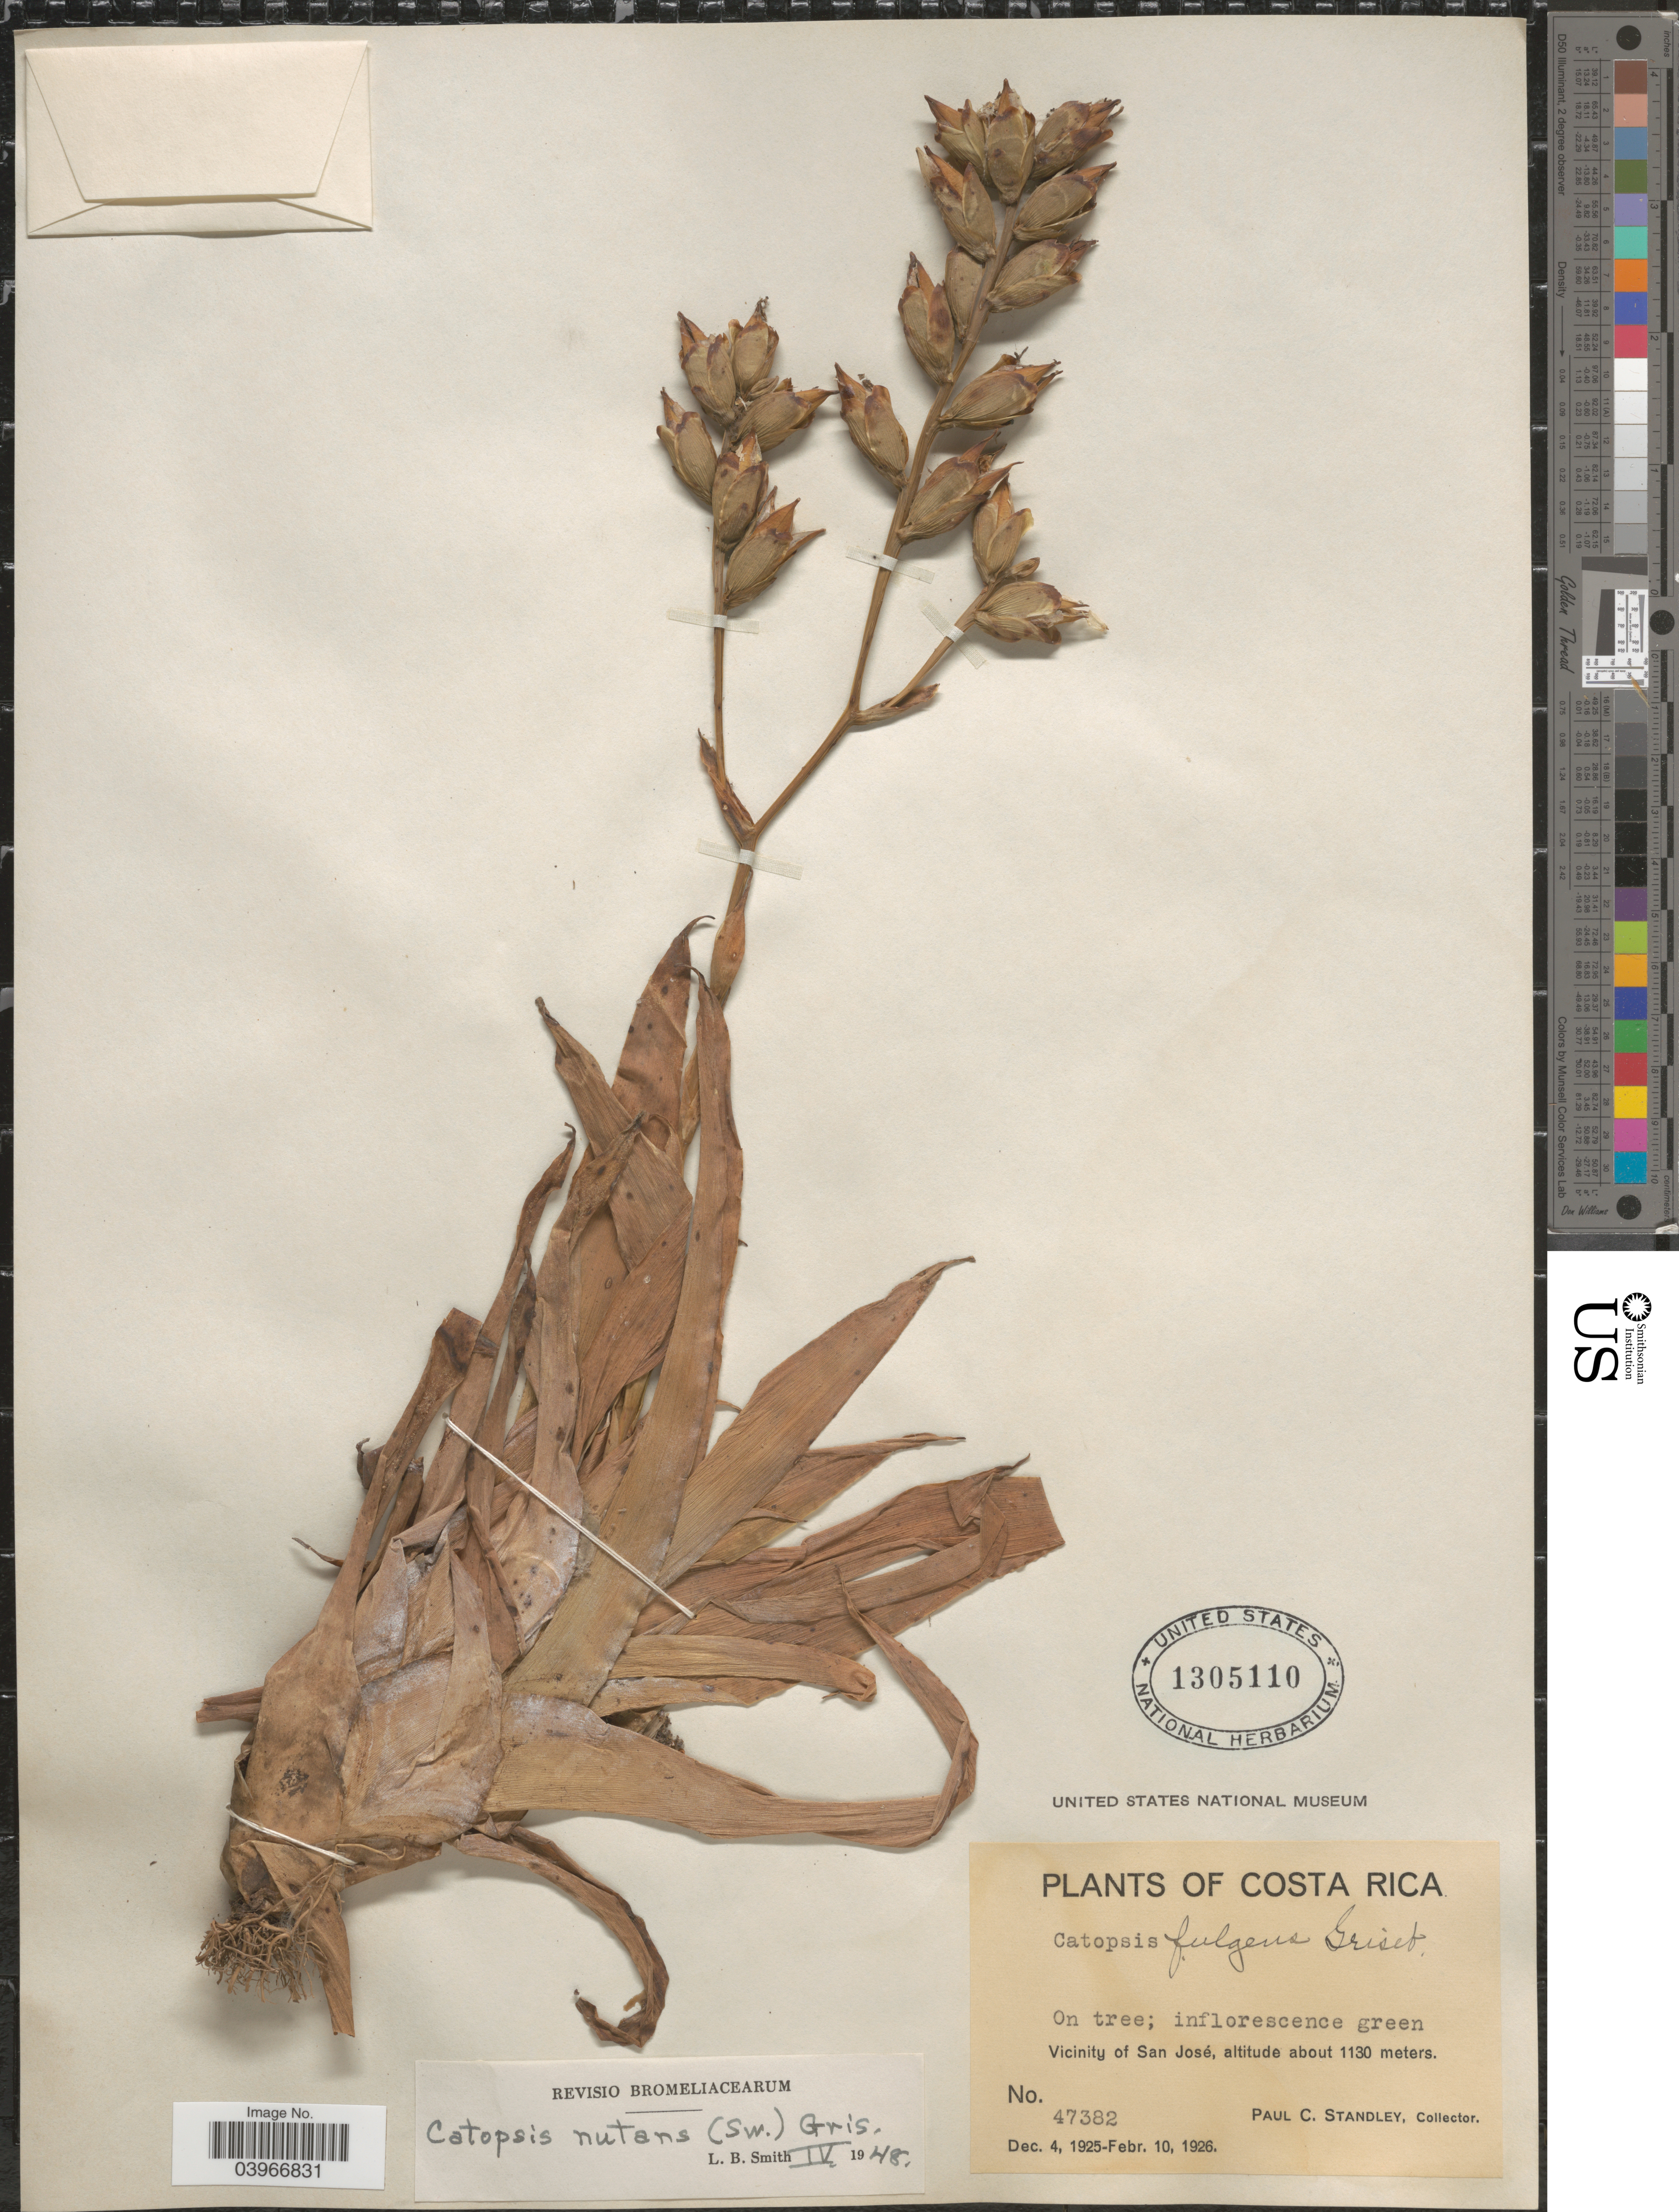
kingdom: Plantae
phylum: Tracheophyta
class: Liliopsida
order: Poales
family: Bromeliaceae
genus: Catopsis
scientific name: Catopsis nutans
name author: (Sw.) Griseb.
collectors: P. C. Standley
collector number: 47382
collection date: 1925-12-04/1926-02-10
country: Costa Rica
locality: Vicinity of San José.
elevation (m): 1130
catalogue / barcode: US 1305110